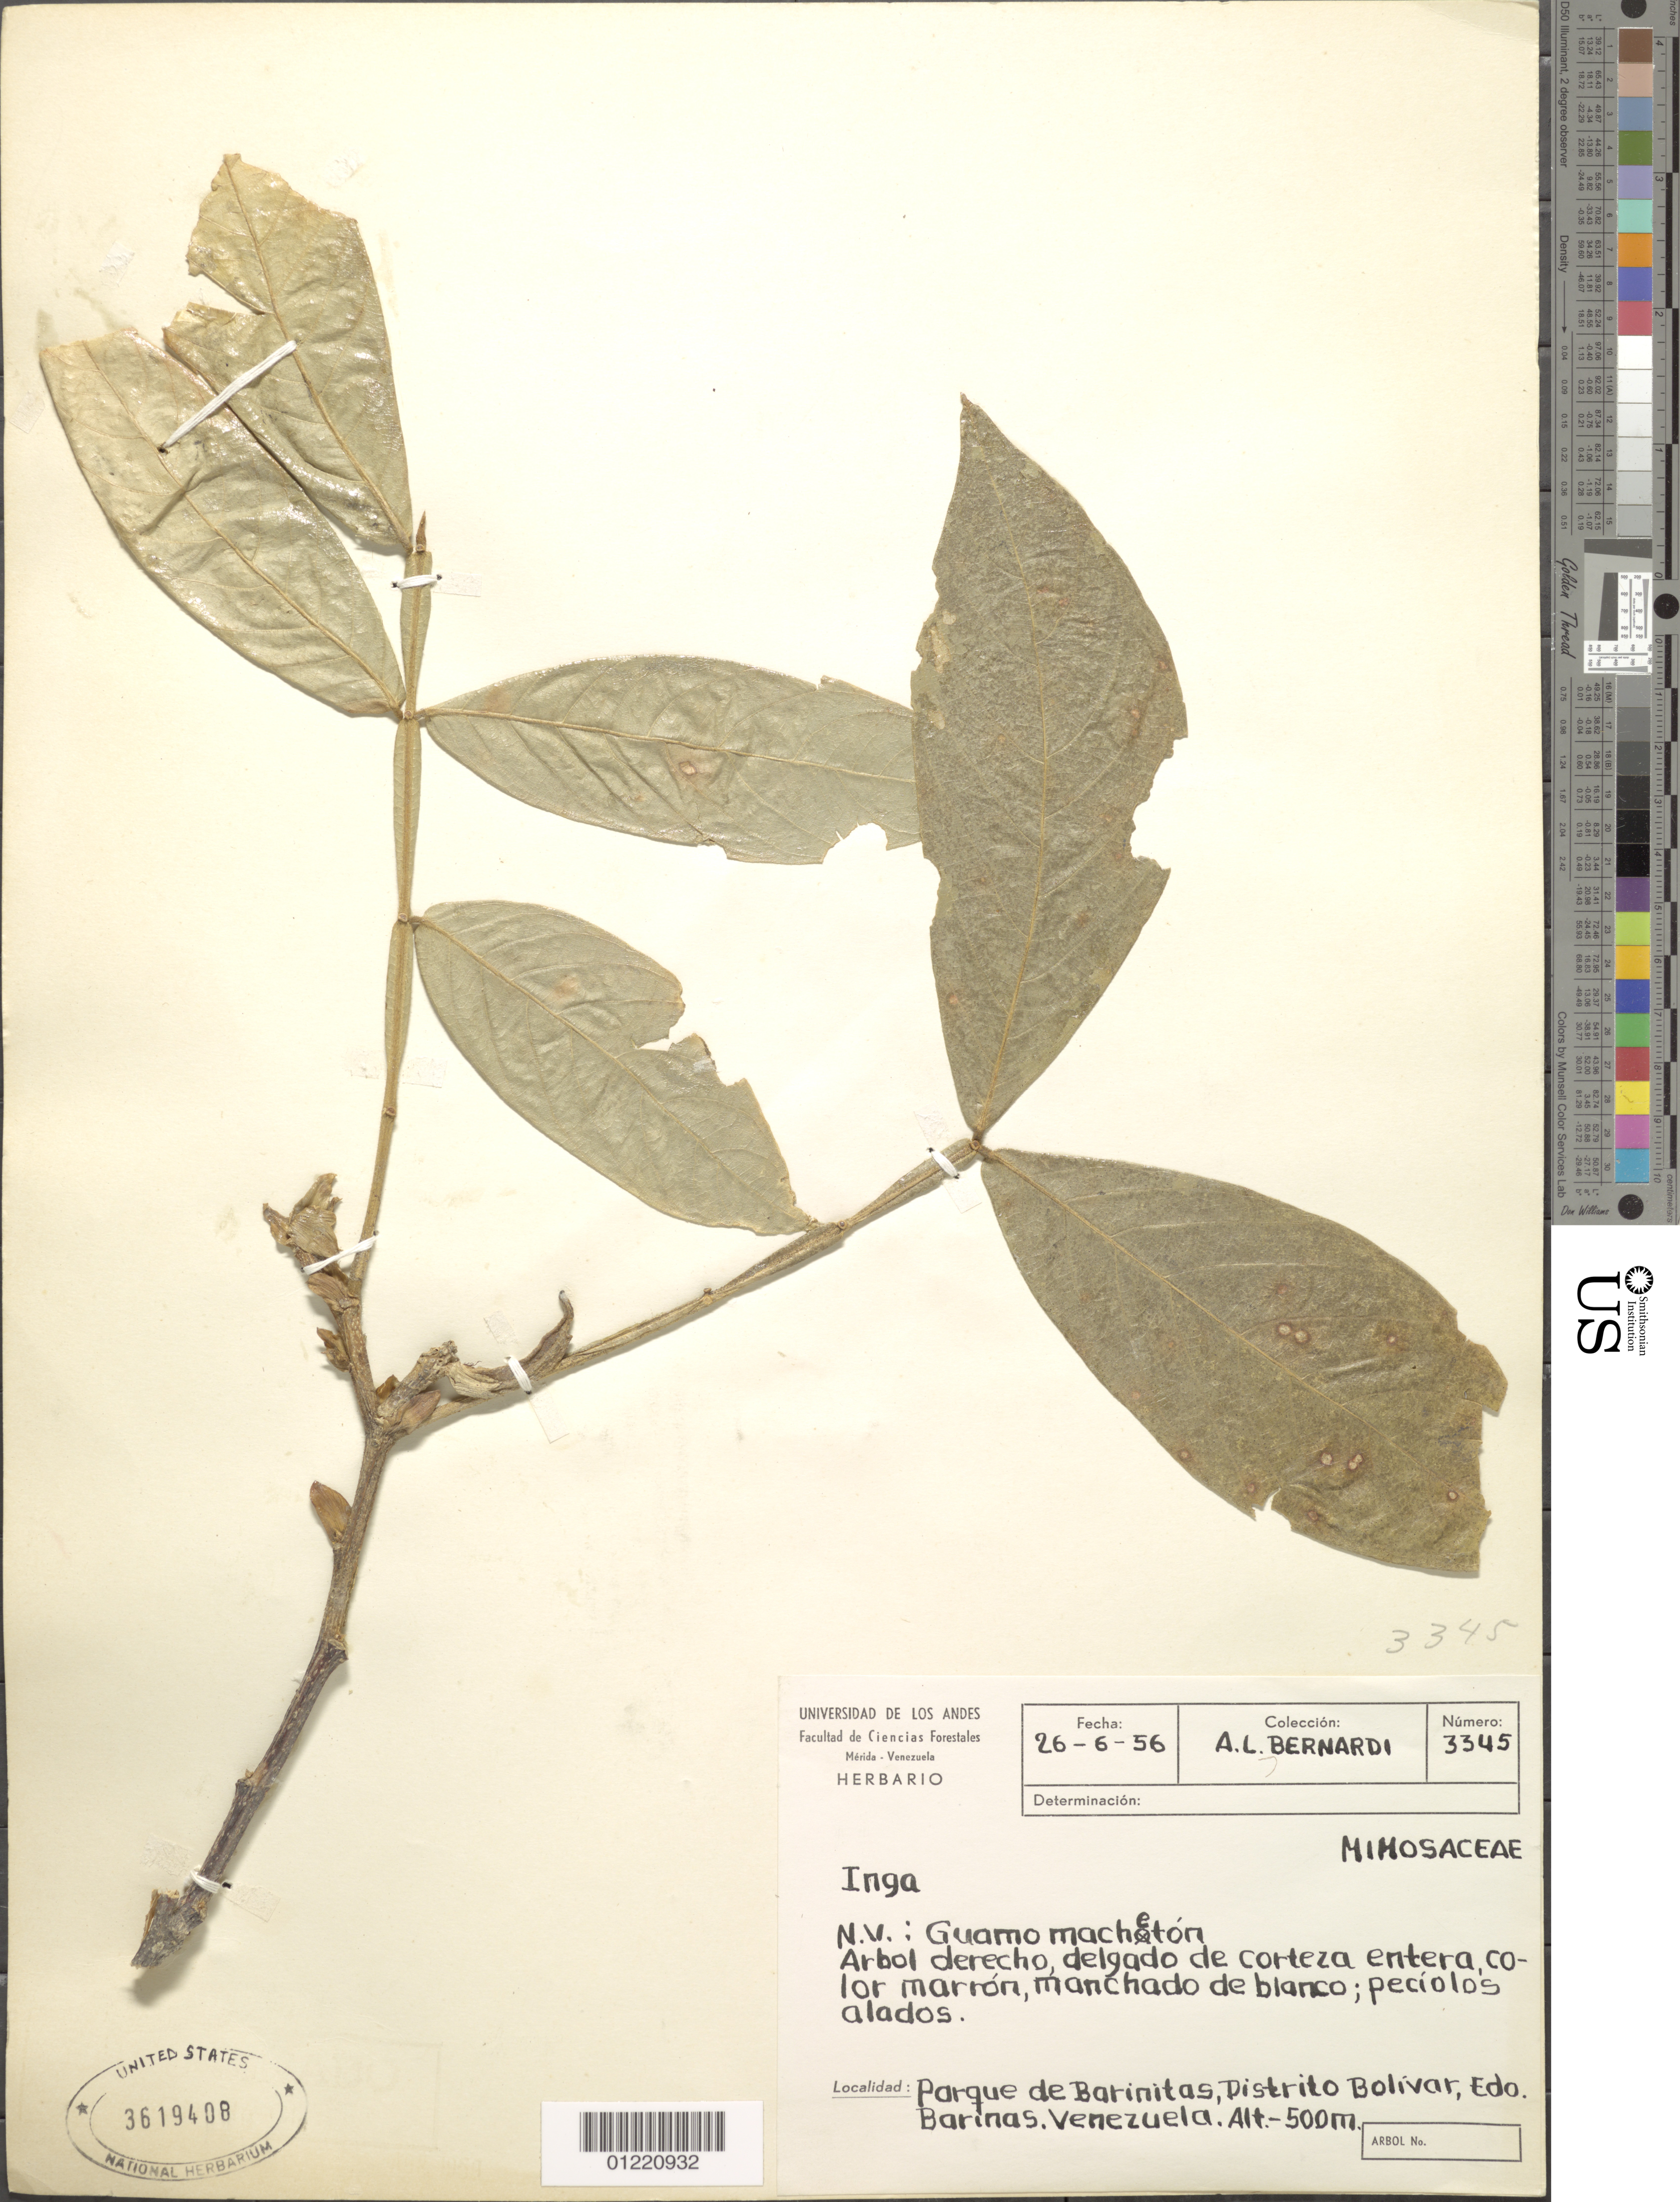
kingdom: Plantae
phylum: Tracheophyta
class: Magnoliopsida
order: Fabales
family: Fabaceae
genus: Inga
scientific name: Inga sp.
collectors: A. L. Bernardi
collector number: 3345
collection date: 1956-06-26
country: Venezuela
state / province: Barinas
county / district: Bolívar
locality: Parque de Barinitas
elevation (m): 500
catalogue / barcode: US 3619408